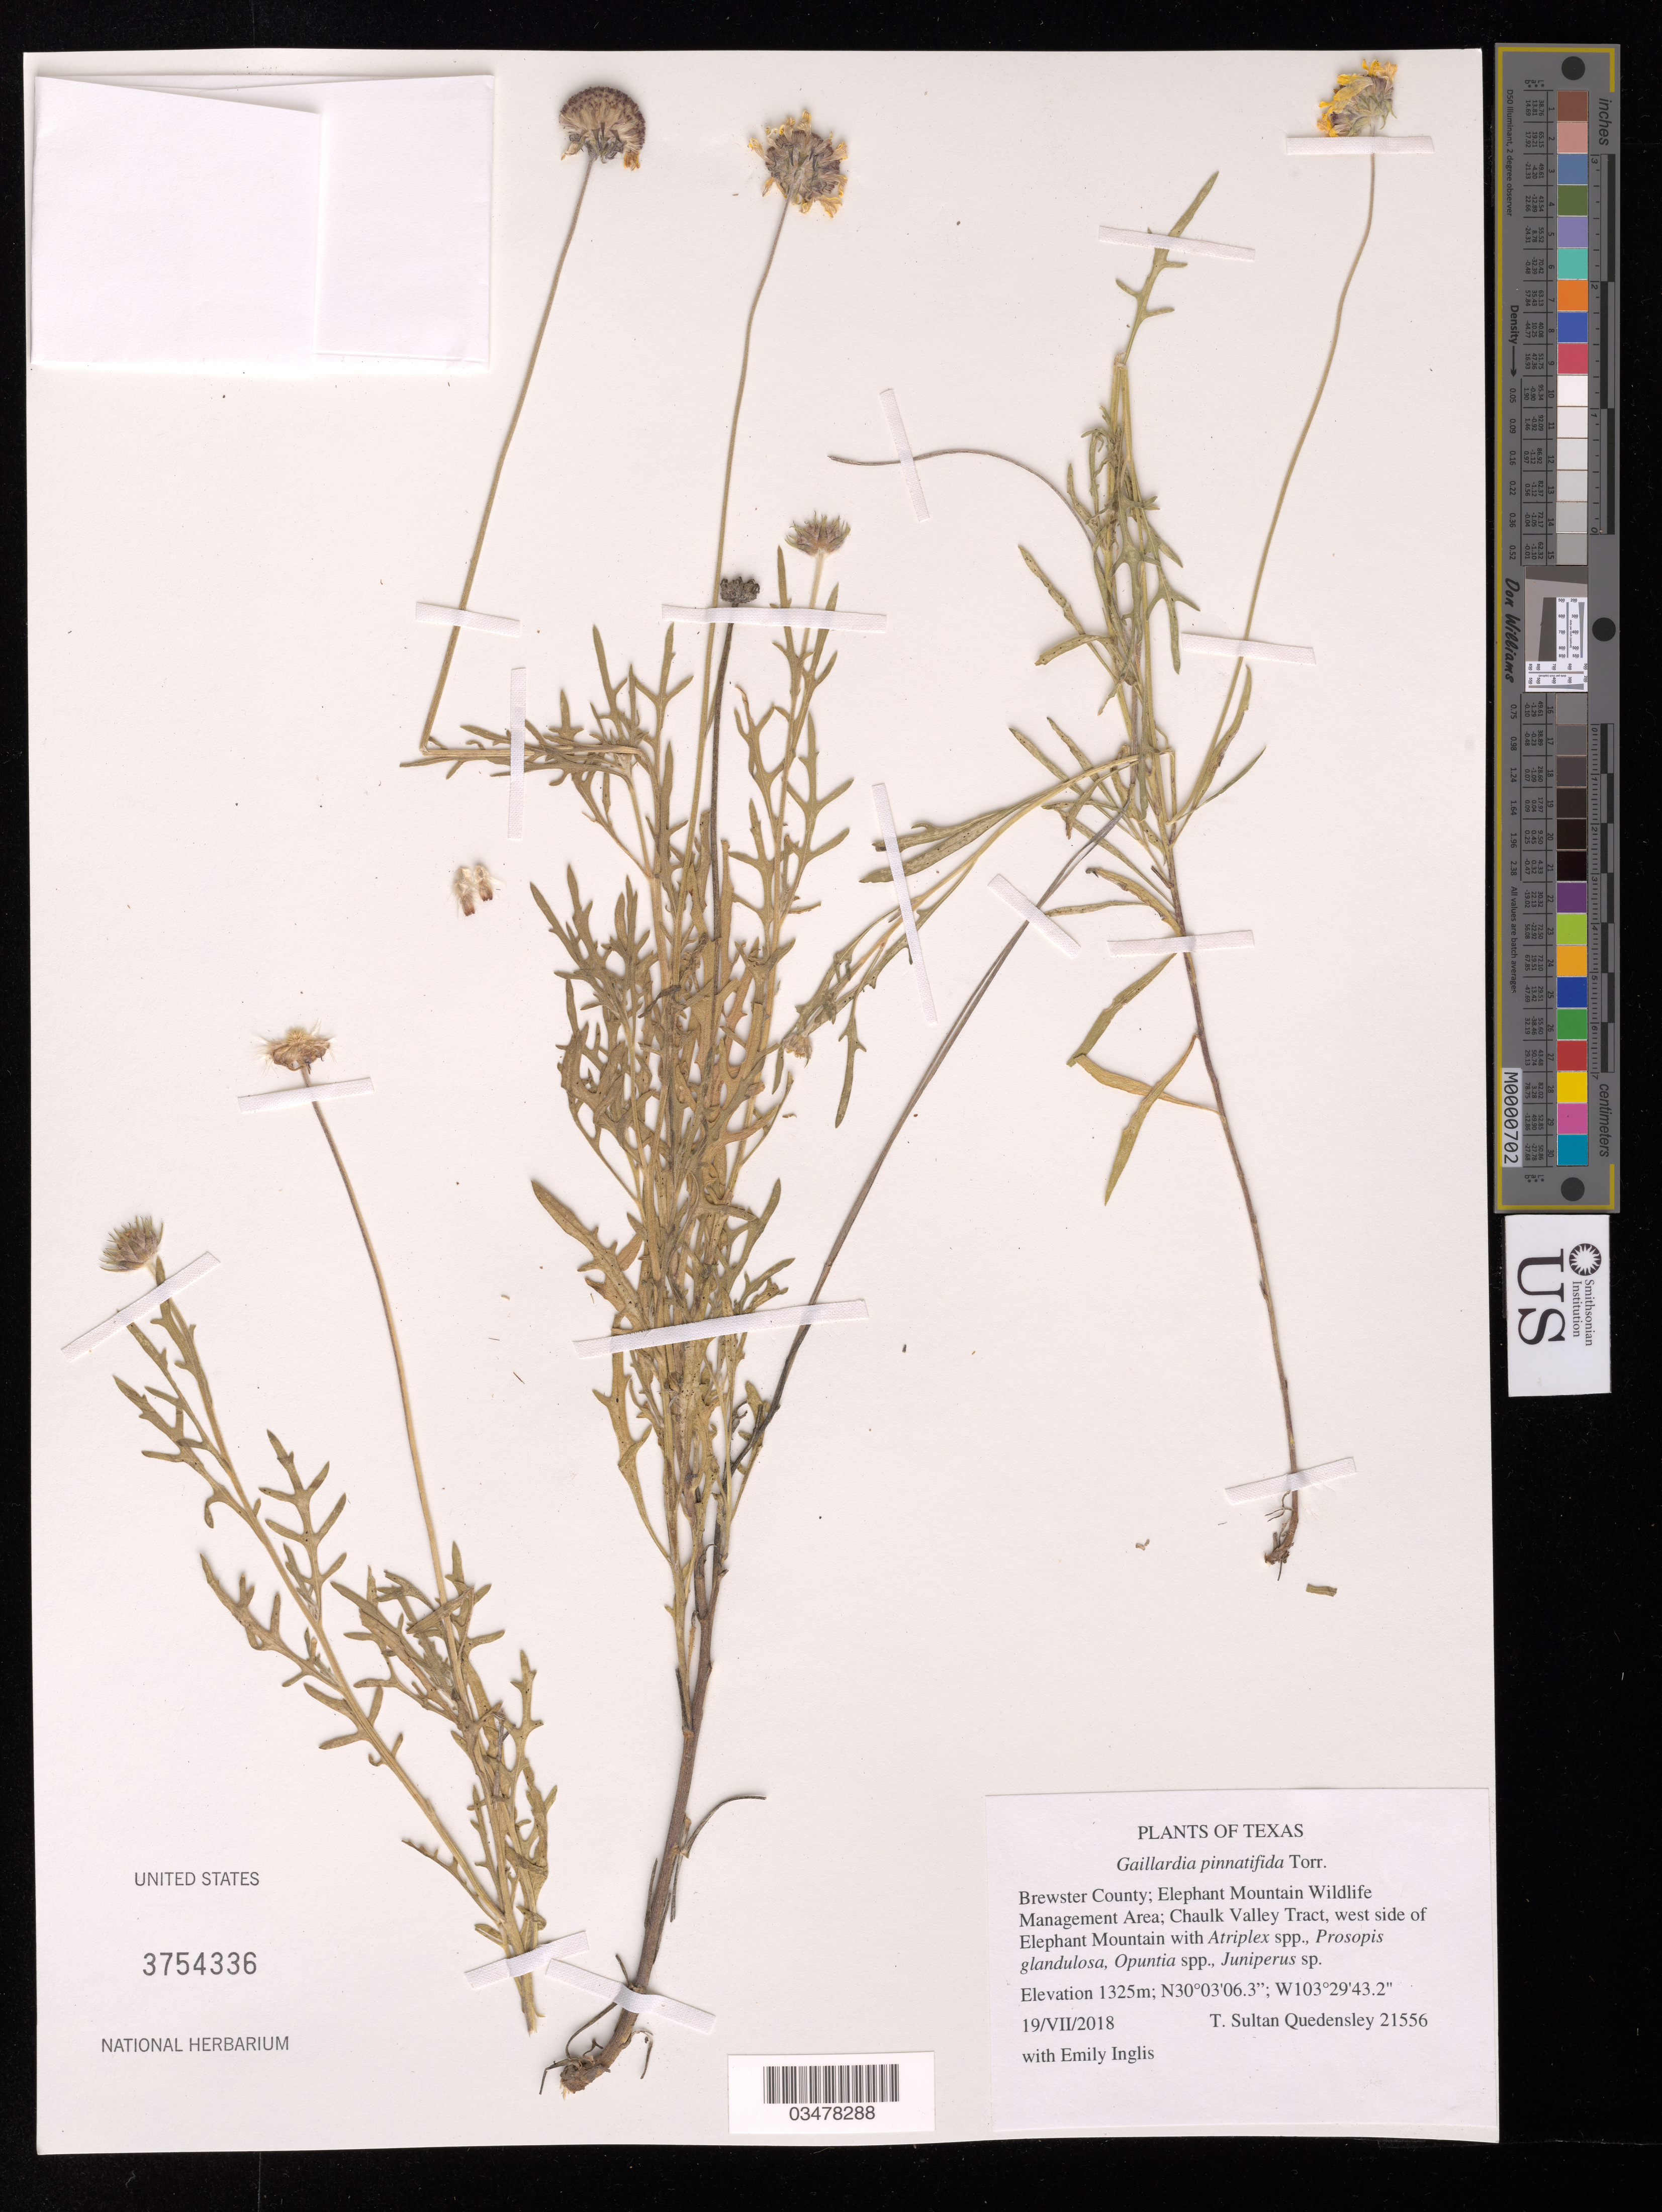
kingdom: Plantae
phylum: Tracheophyta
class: Magnoliopsida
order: Asterales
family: Asteraceae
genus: Gaillardia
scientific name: Gaillardia pinnatifida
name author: Torr.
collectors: T. S. Quedensley & E. Inglis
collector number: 21556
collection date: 2018-07-19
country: United States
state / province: Texas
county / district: Brewster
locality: Elephant Mountain Wildlife Management Area. Chaulk Valley Tract, west side of Elephant Mtn.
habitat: With Atriplex sp., Prosopis glandulosa, Opuntia sp., Juniperus sp.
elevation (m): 1325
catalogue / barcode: US 3754336